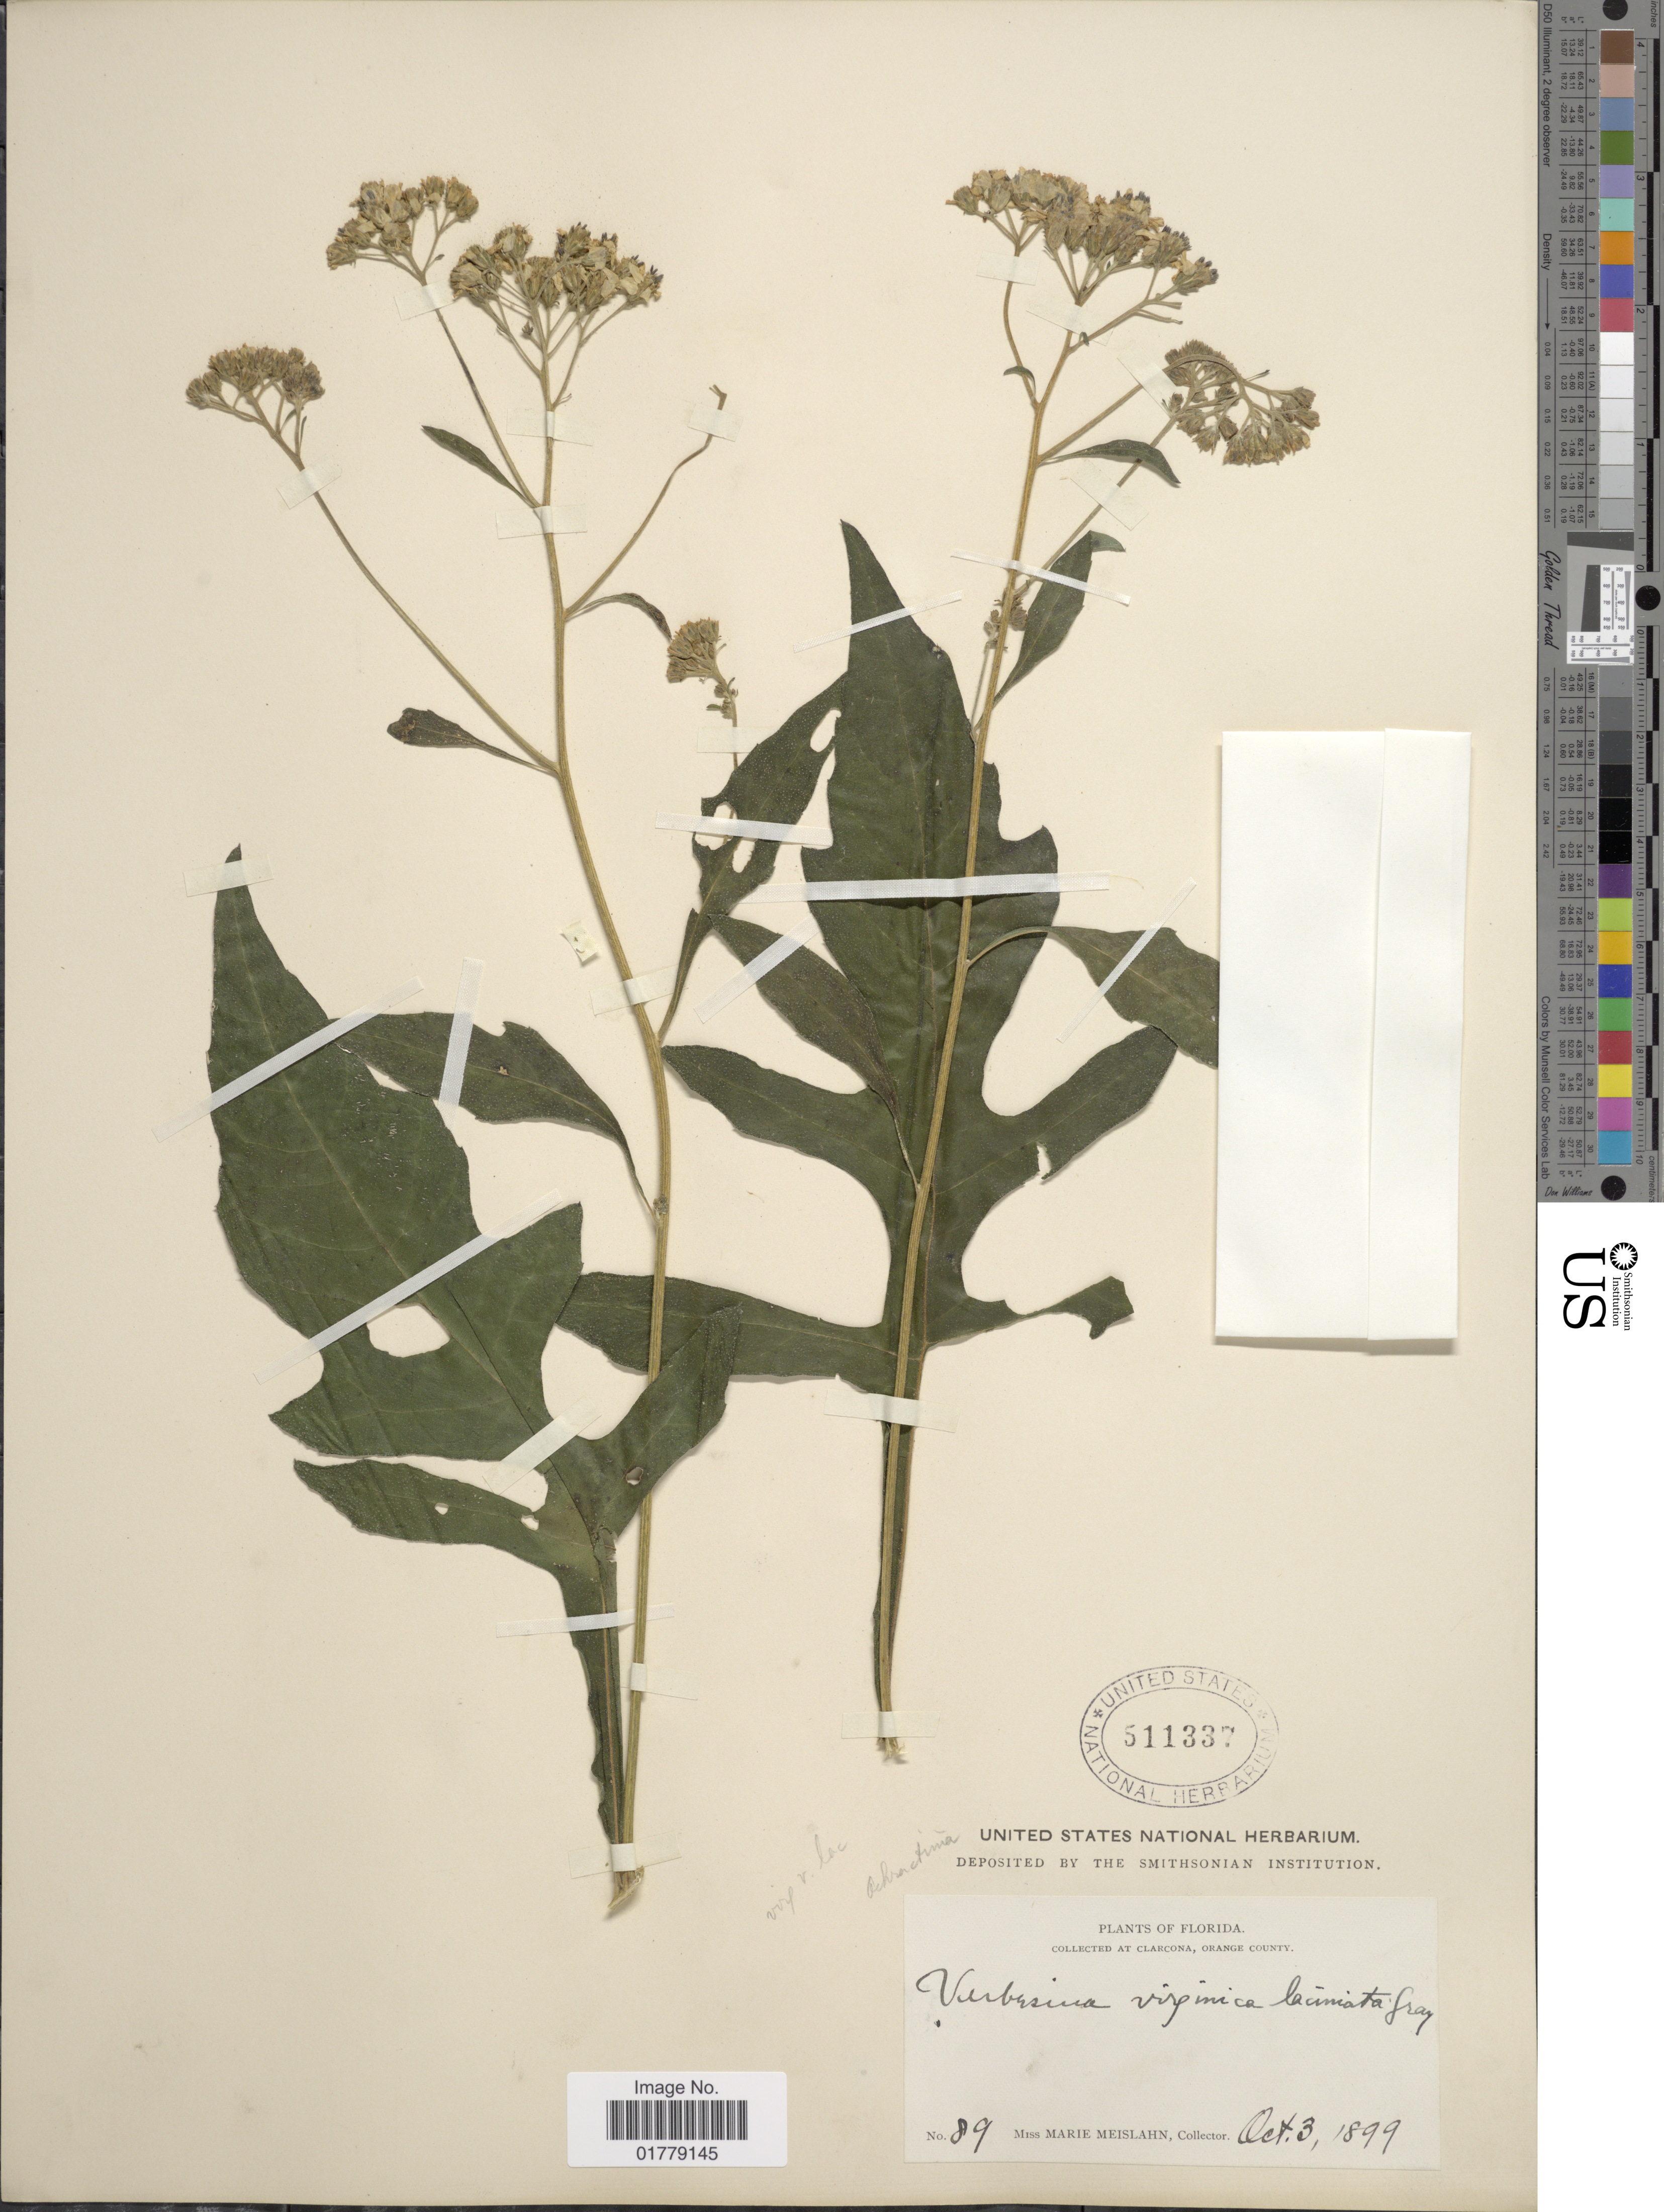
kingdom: Plantae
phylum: Tracheophyta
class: Magnoliopsida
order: Asterales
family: Asteraceae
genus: Verbesina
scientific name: Verbesina laciniata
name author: Poir. & Nutt.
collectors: M. Meislahn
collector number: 89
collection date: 1899-10-03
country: United States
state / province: Florida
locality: At Clarcona, Orange County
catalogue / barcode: US 511337